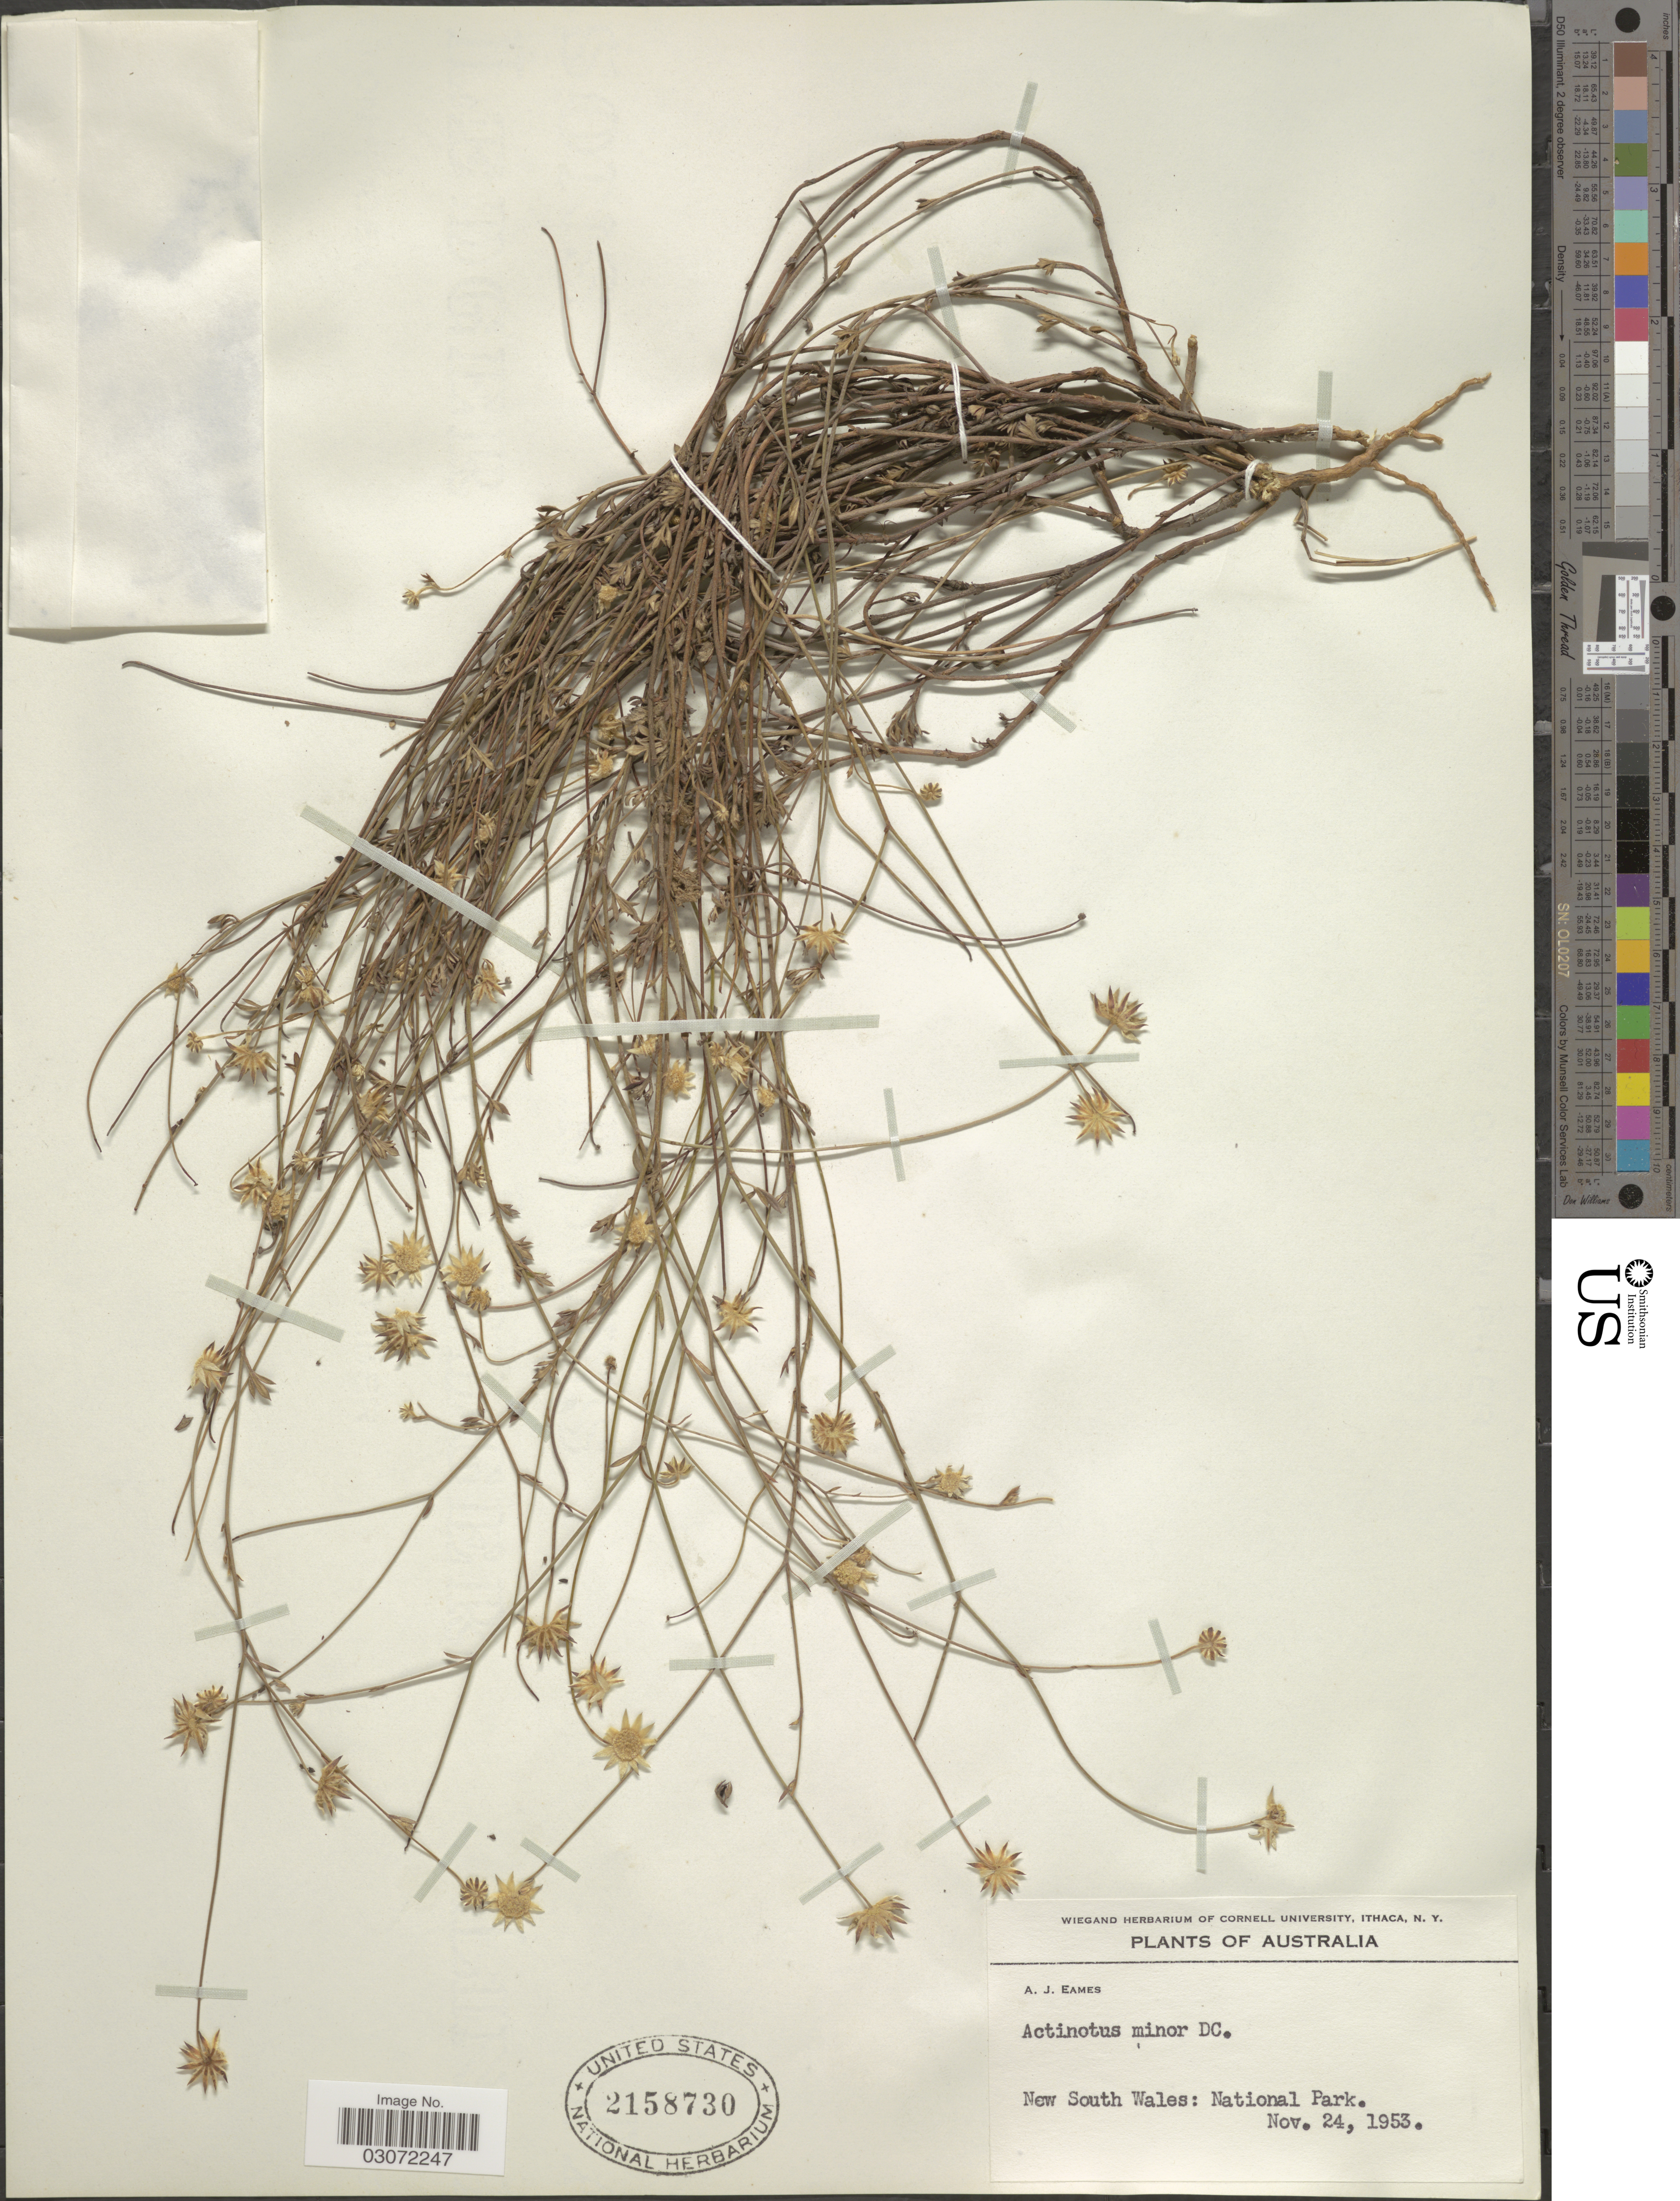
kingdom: Plantae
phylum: Tracheophyta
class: Magnoliopsida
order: Apiales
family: Apiaceae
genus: Actinotus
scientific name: Actinotus minor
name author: (Sm.) DC.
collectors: A. J. Eames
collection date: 1953-11-24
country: Australia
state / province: New South Wales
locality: National Park.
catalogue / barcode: US 2158730